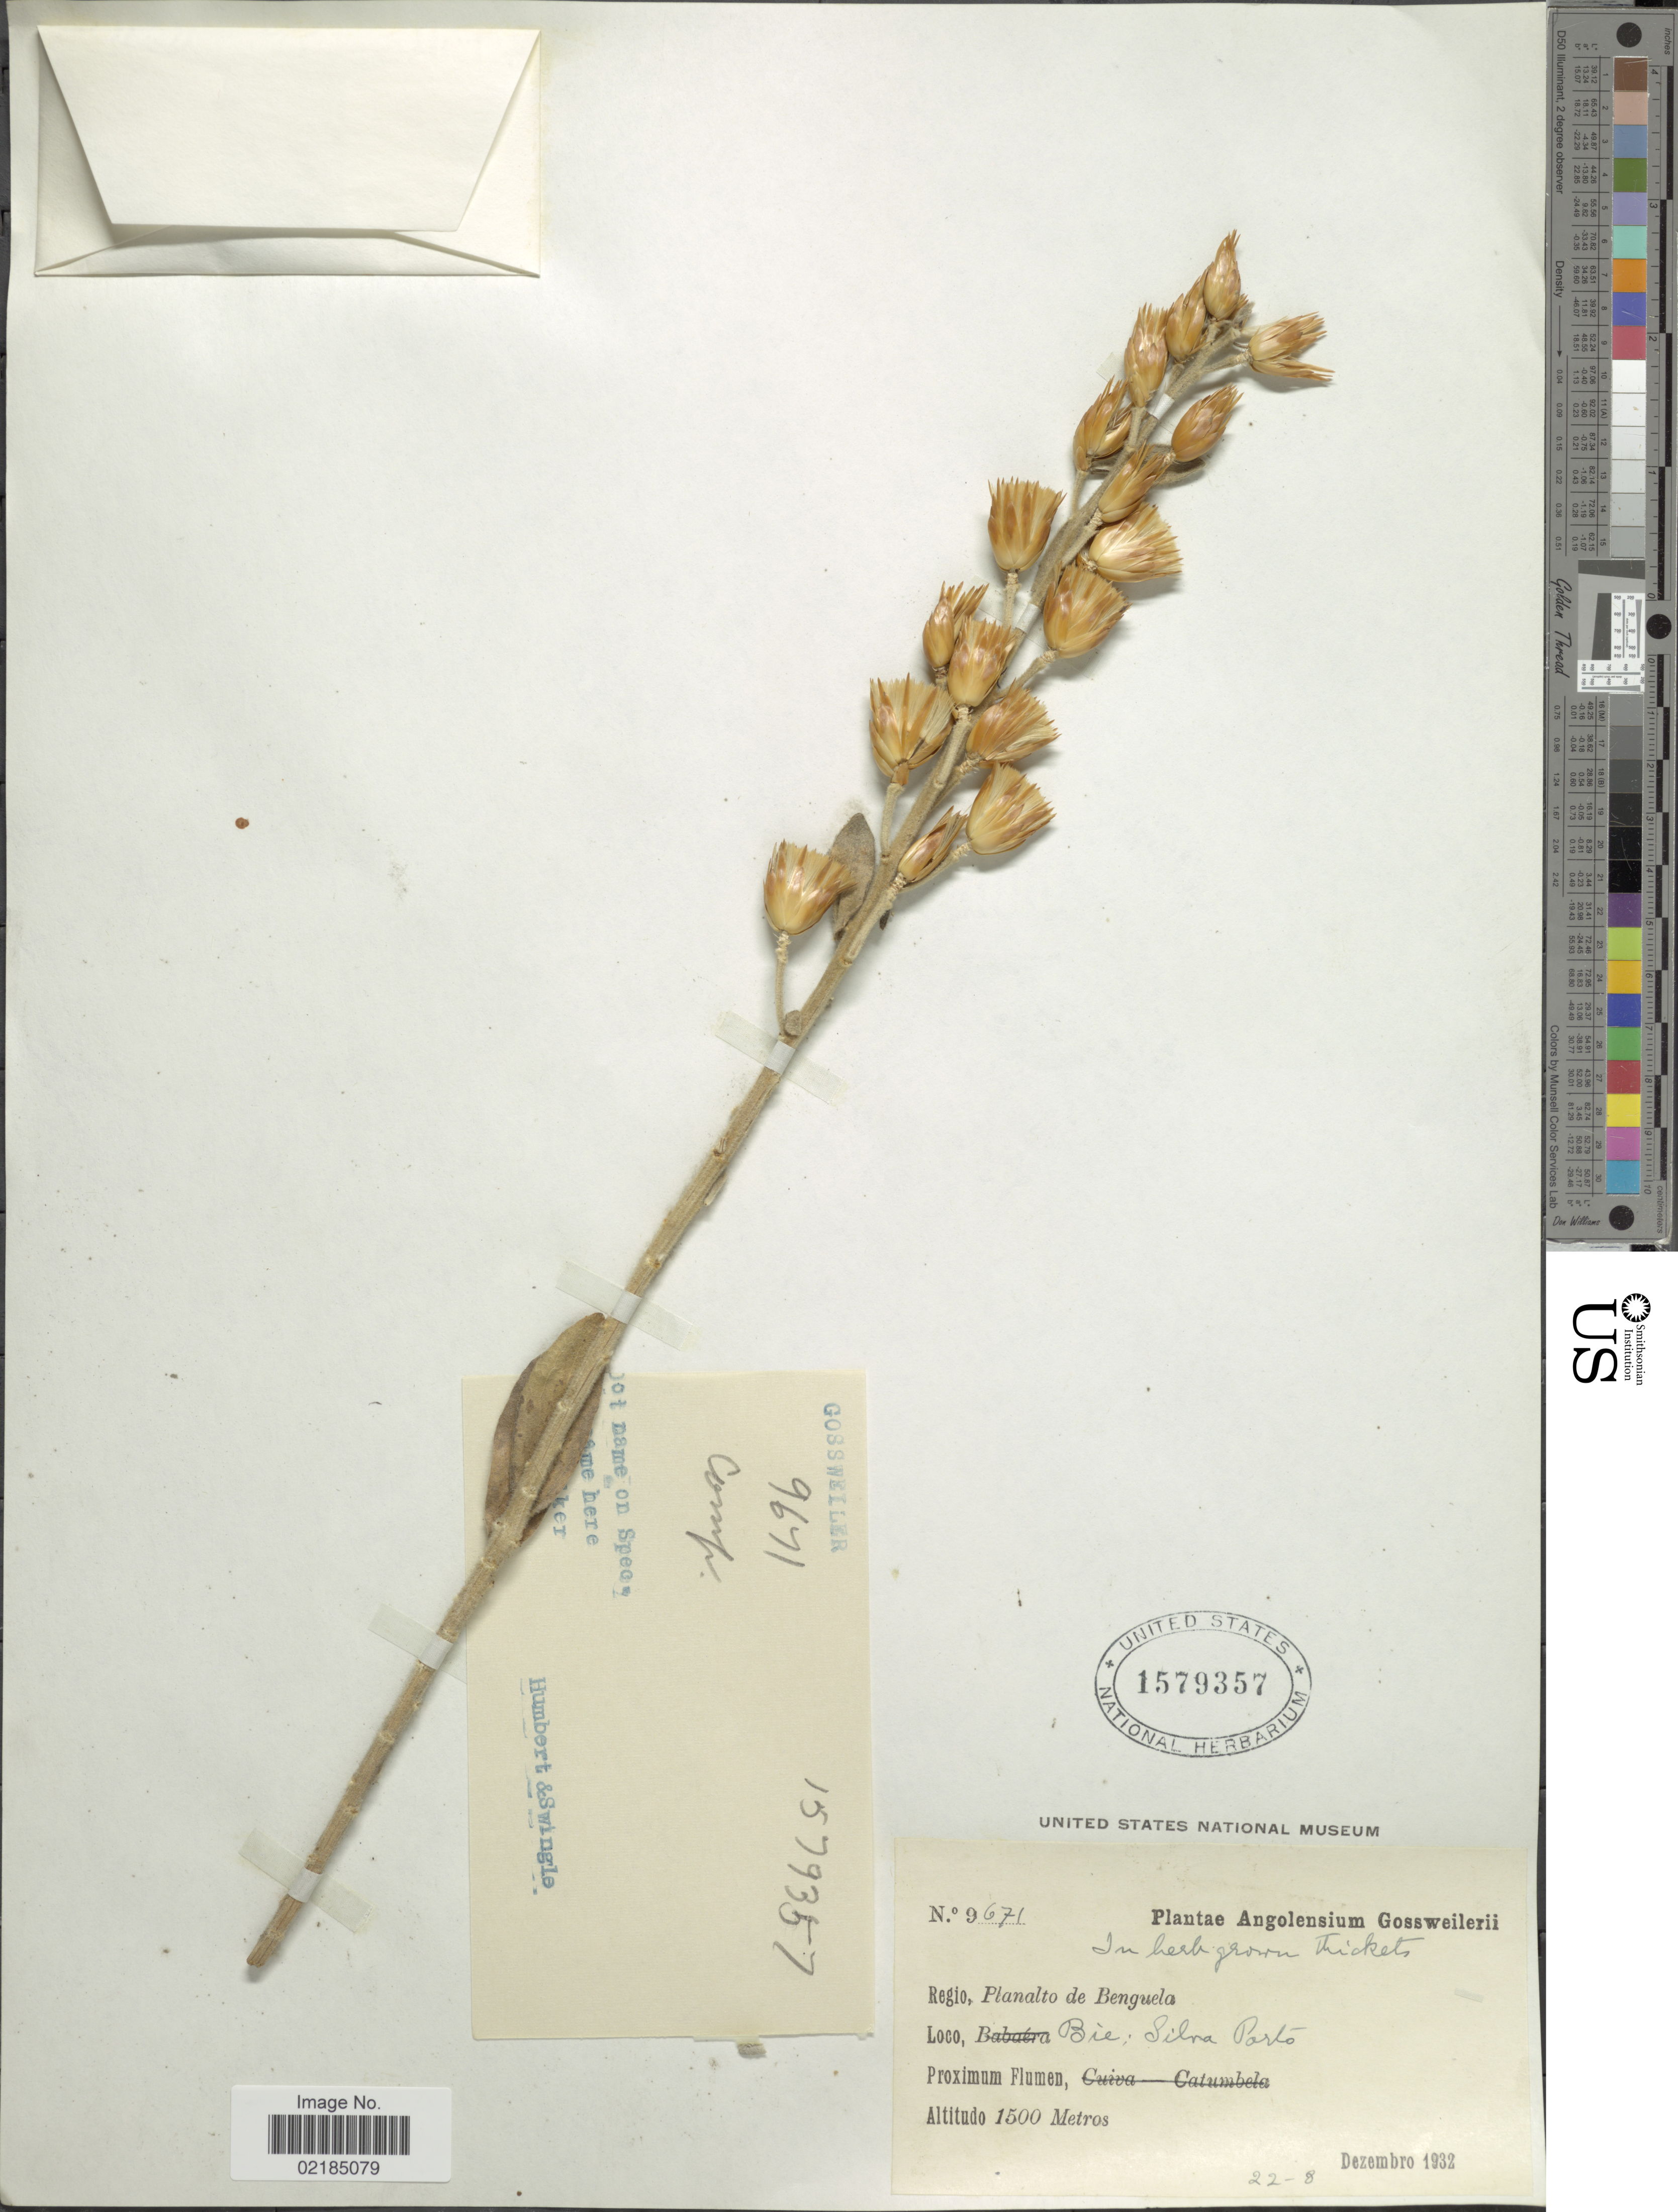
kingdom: Plantae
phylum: Tracheophyta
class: Magnoliopsida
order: Asterales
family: Asteraceae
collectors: A. Gossweiler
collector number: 9671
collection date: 1932-08-22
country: Angola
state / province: Benguela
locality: Benguela. Bie: Silva Porto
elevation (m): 1500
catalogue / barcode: US 1579357